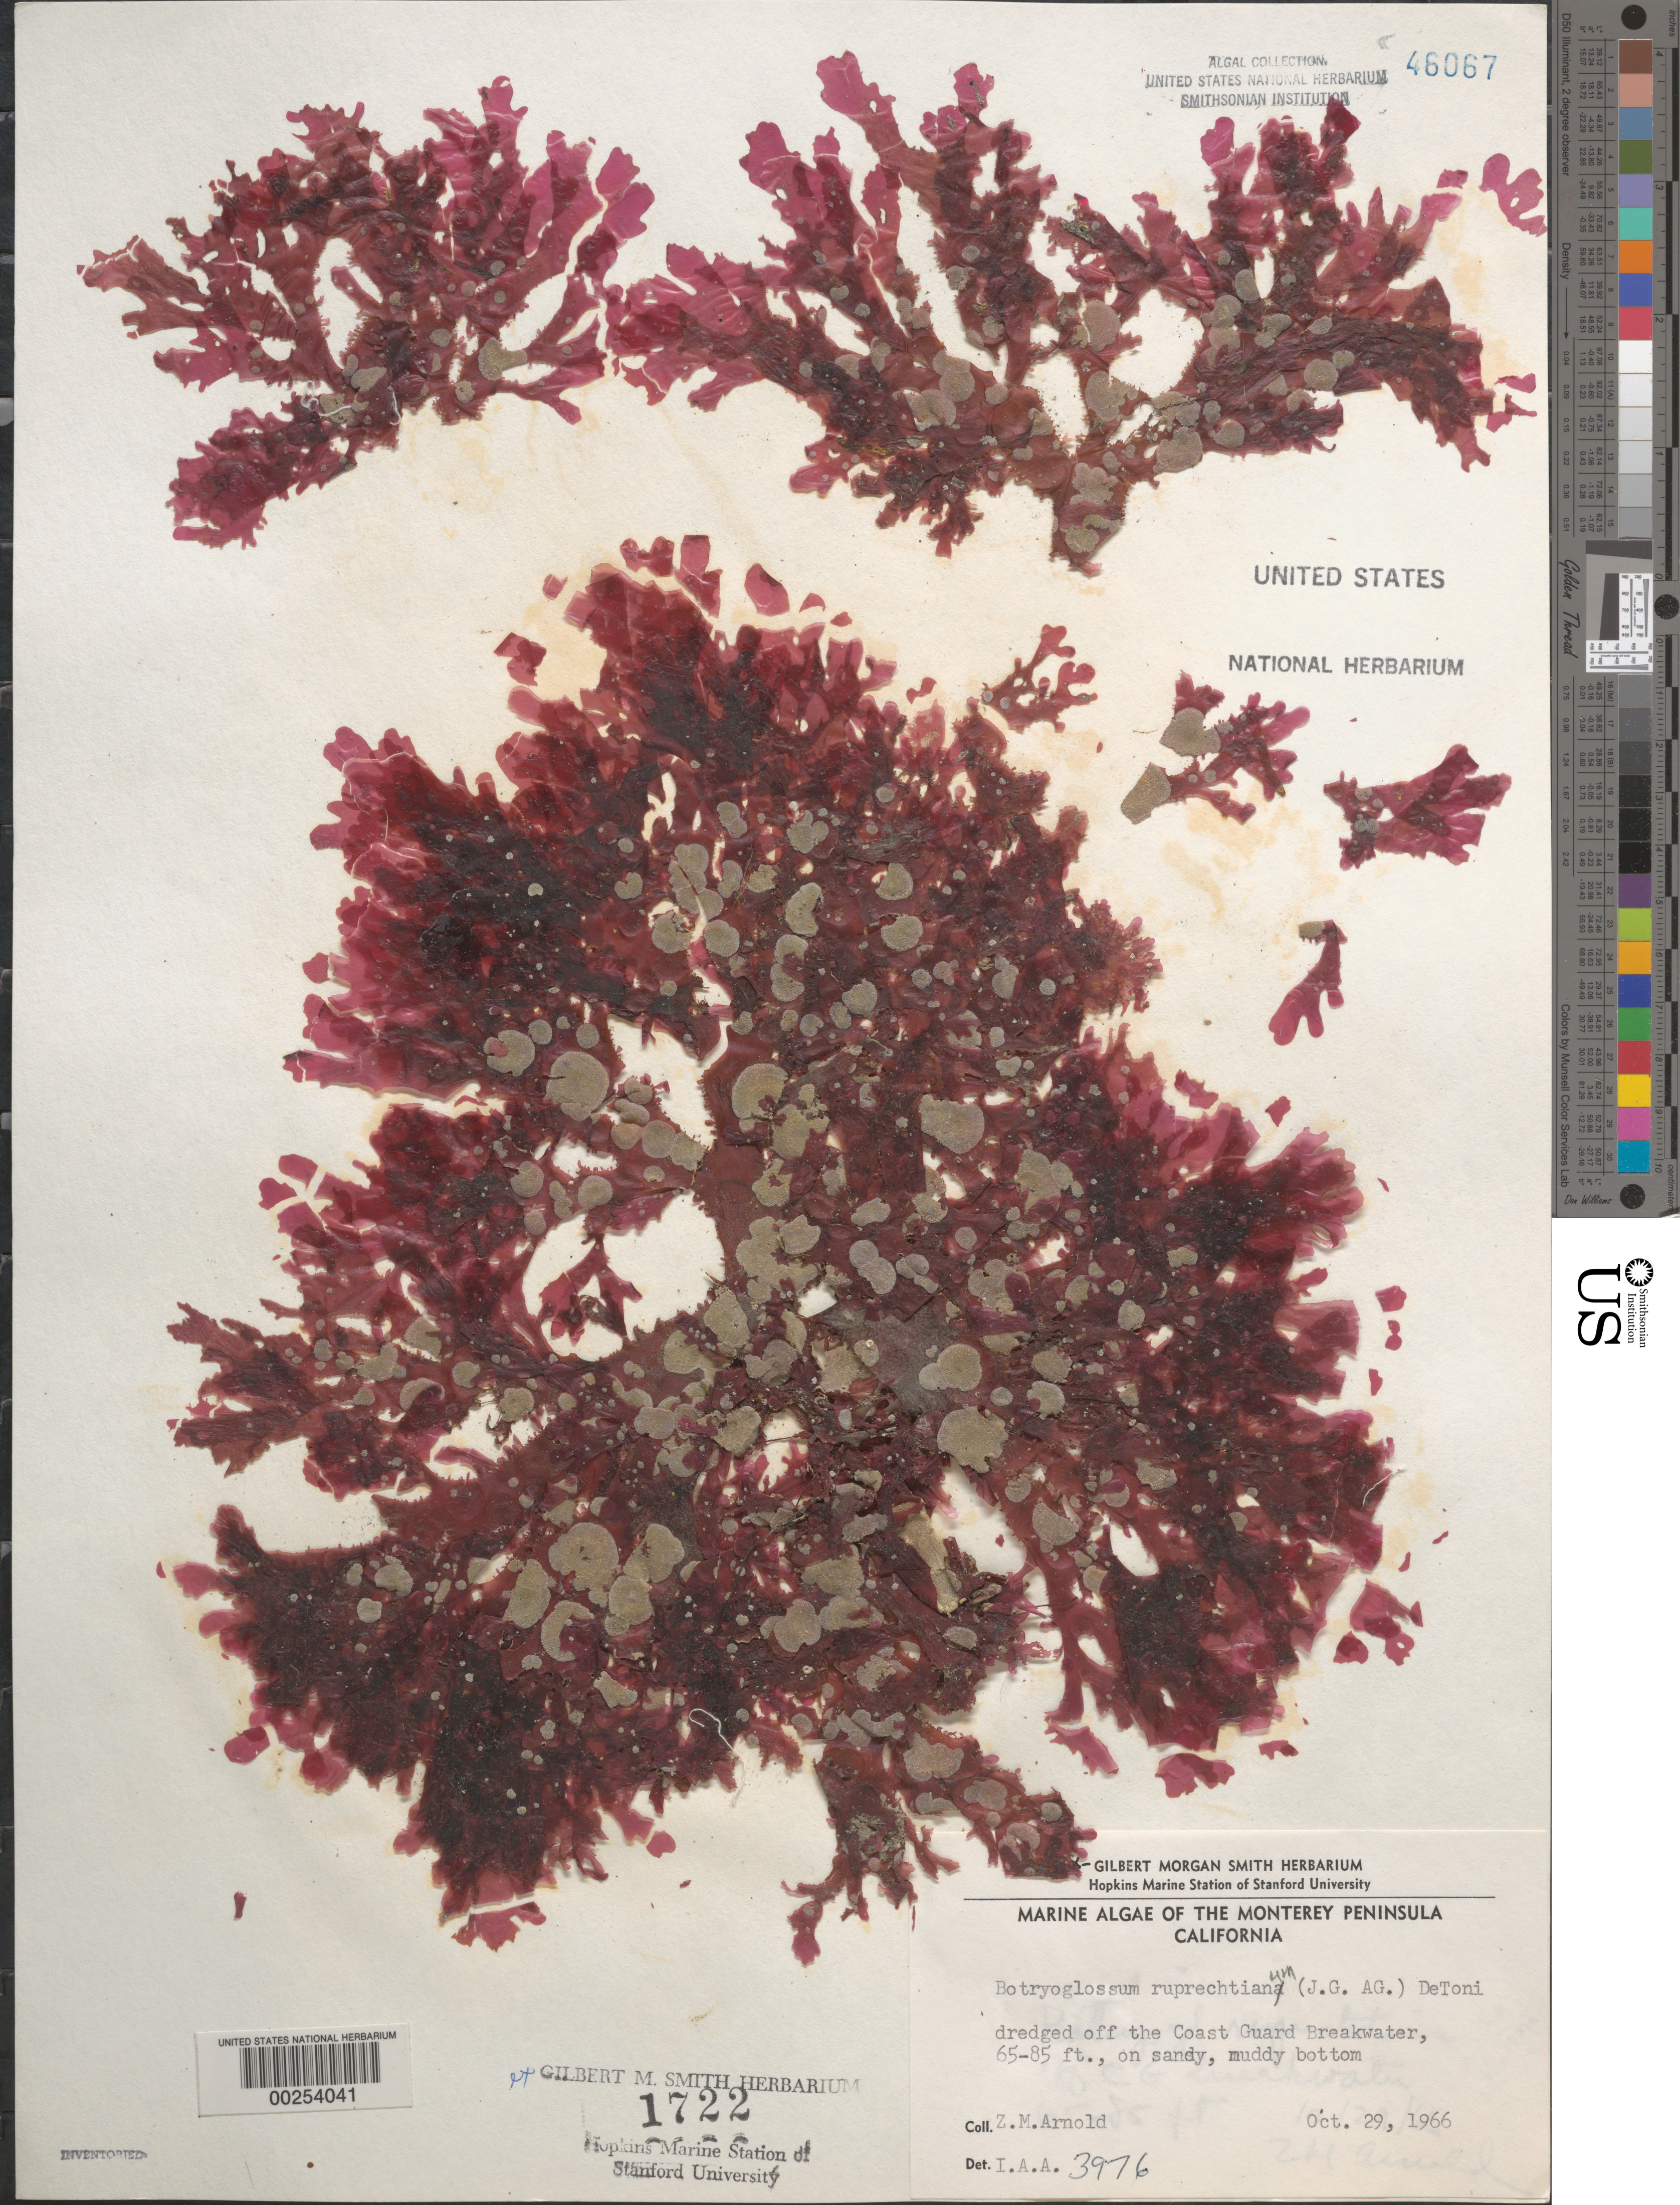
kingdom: Plantae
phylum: Rhodophyta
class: Florideophyceae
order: Ceramiales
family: Delesseriaceae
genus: Cryptopleura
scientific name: Cryptopleura ruprechtiana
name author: (J. Agardh) Kylin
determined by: Algae name updating Project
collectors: Z. M. Arnold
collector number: IAA 3976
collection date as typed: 29 Oct 1966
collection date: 1966-10-29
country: United States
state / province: California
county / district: Monterey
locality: Monterey, Coast Guard breakwater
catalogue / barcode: US 46067